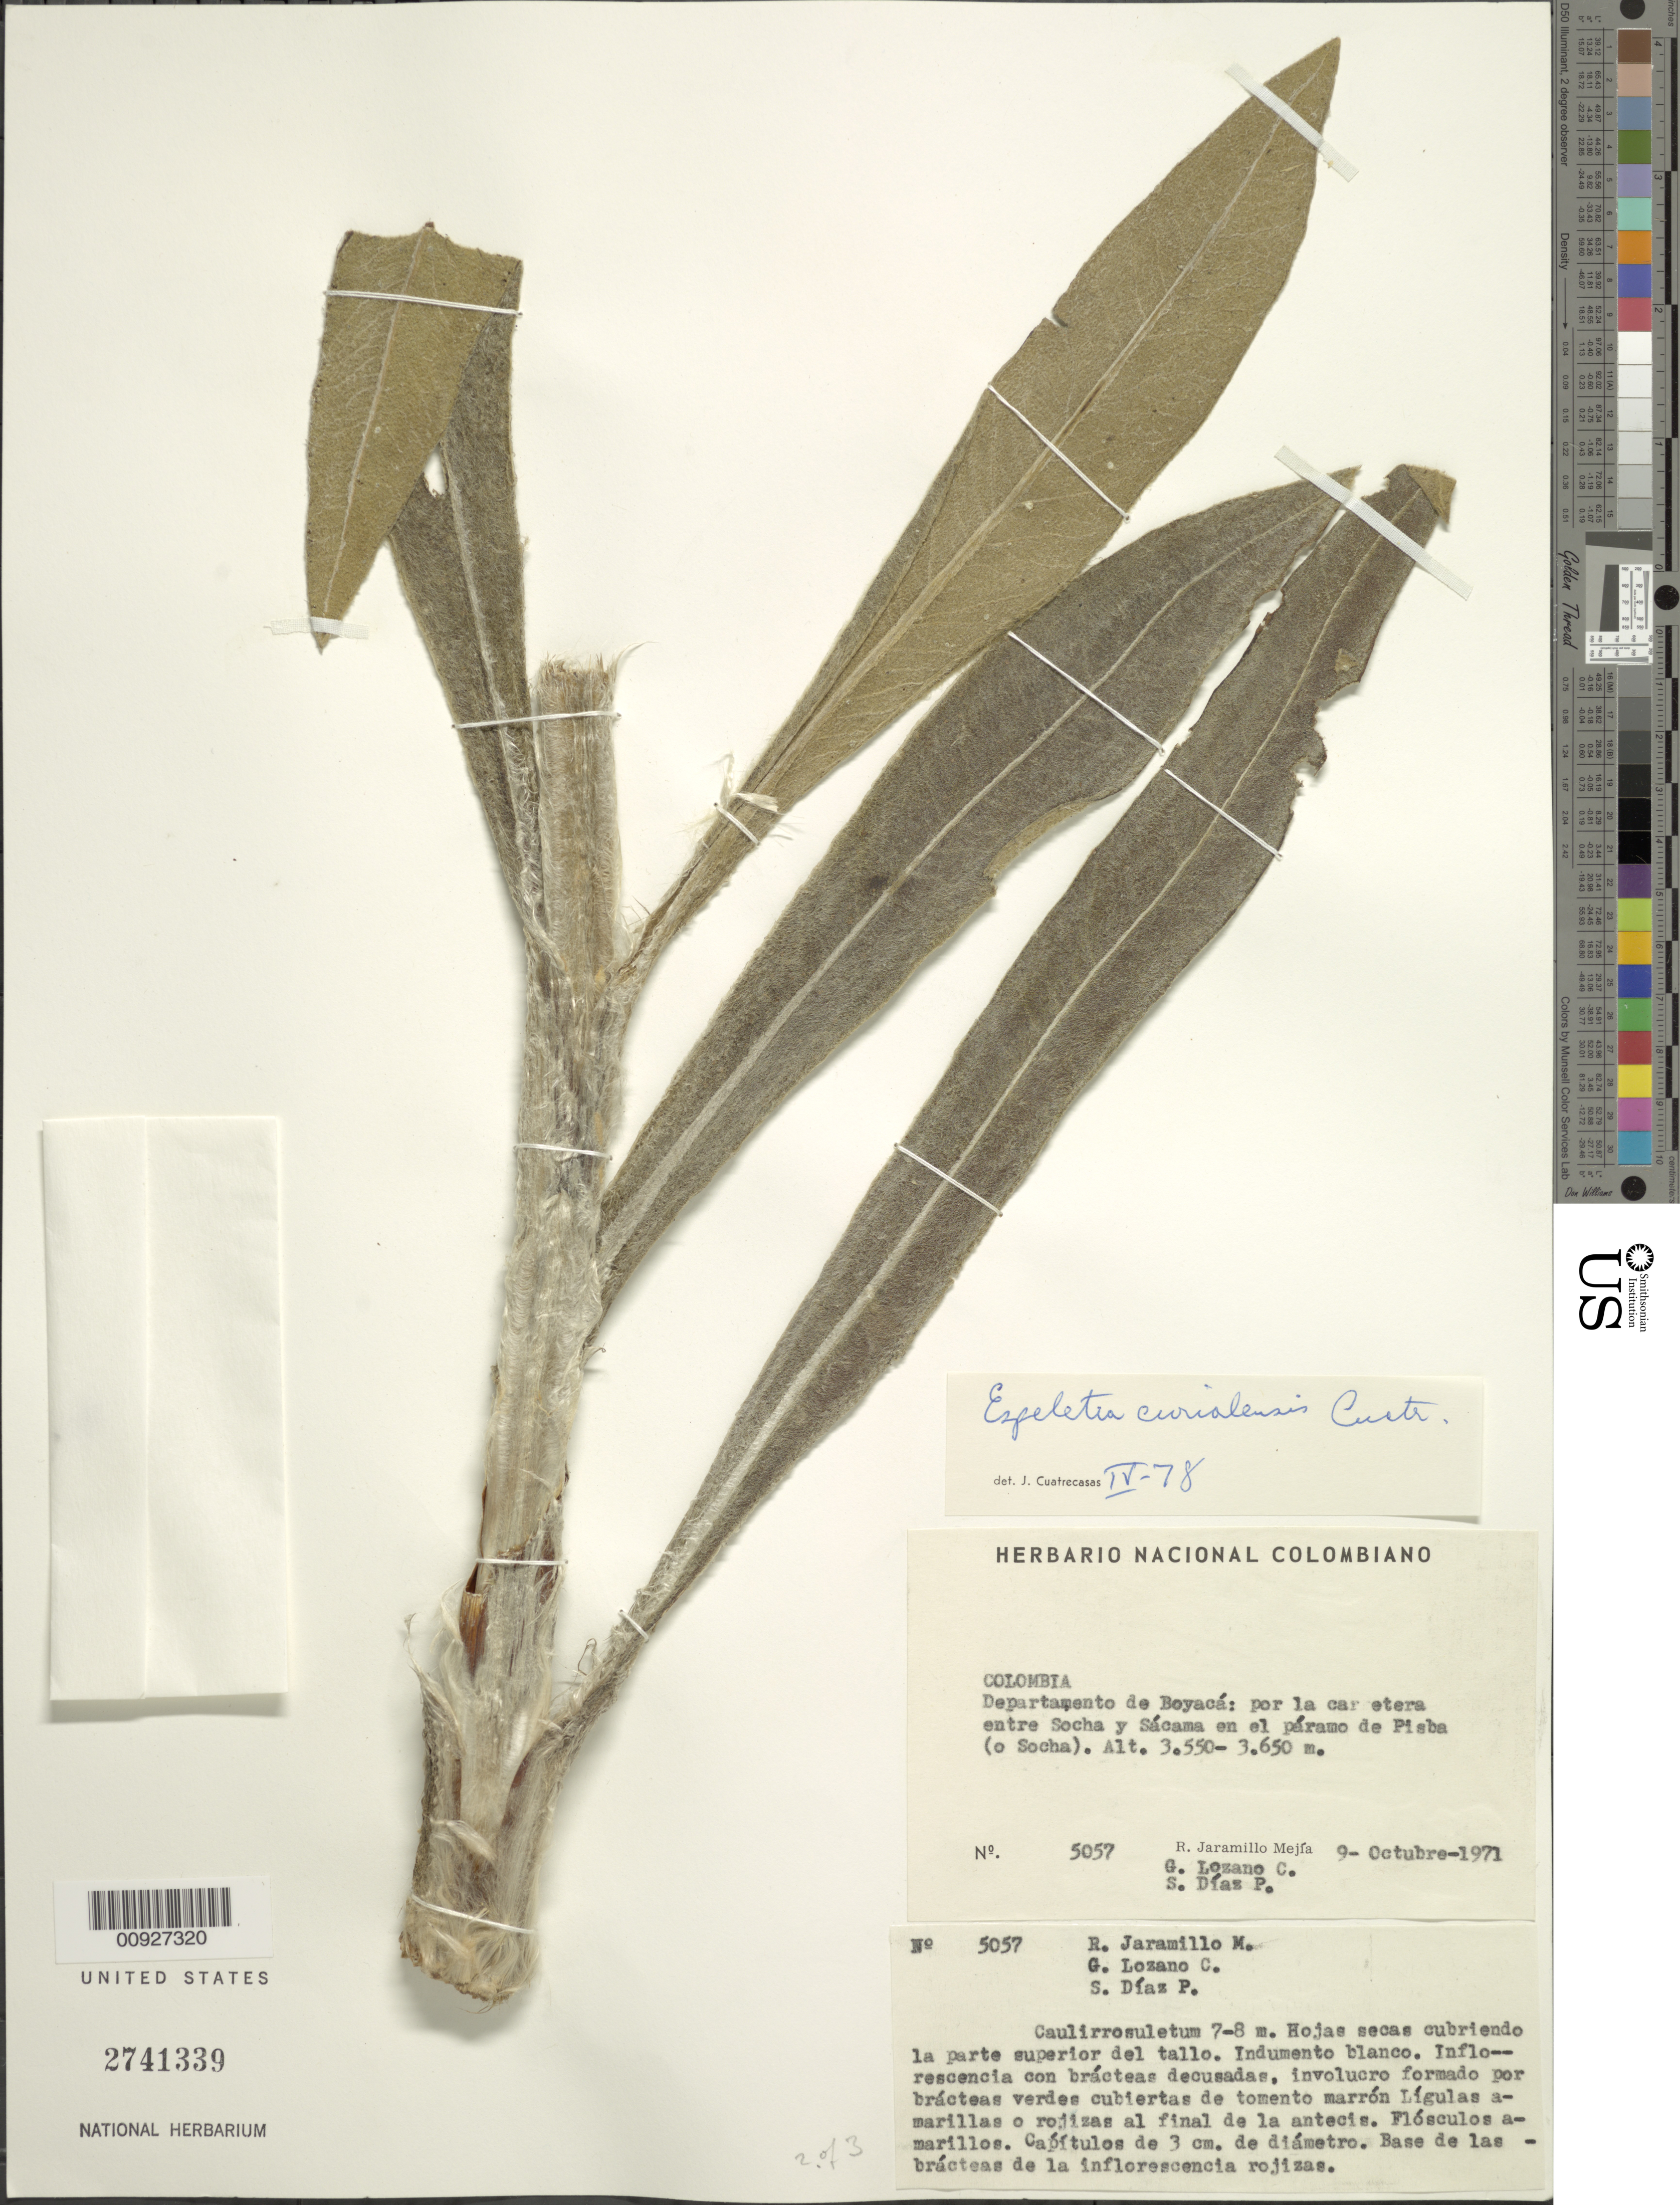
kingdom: Plantae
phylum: Tracheophyta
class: Magnoliopsida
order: Asterales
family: Asteraceae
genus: Espeletia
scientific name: Espeletia curialensis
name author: Cuatrec.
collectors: R. Jaramillo M., G. Lozano-Contreras & S. Díaz Píedrahíta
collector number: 5057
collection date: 1971-10-09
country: Colombia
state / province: Boyacá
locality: P. de Pisba (o Socha). Por la carretera entre Socha y Sácama en el páramo de Pisba (o Socha).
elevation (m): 3550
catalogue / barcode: US 2741339